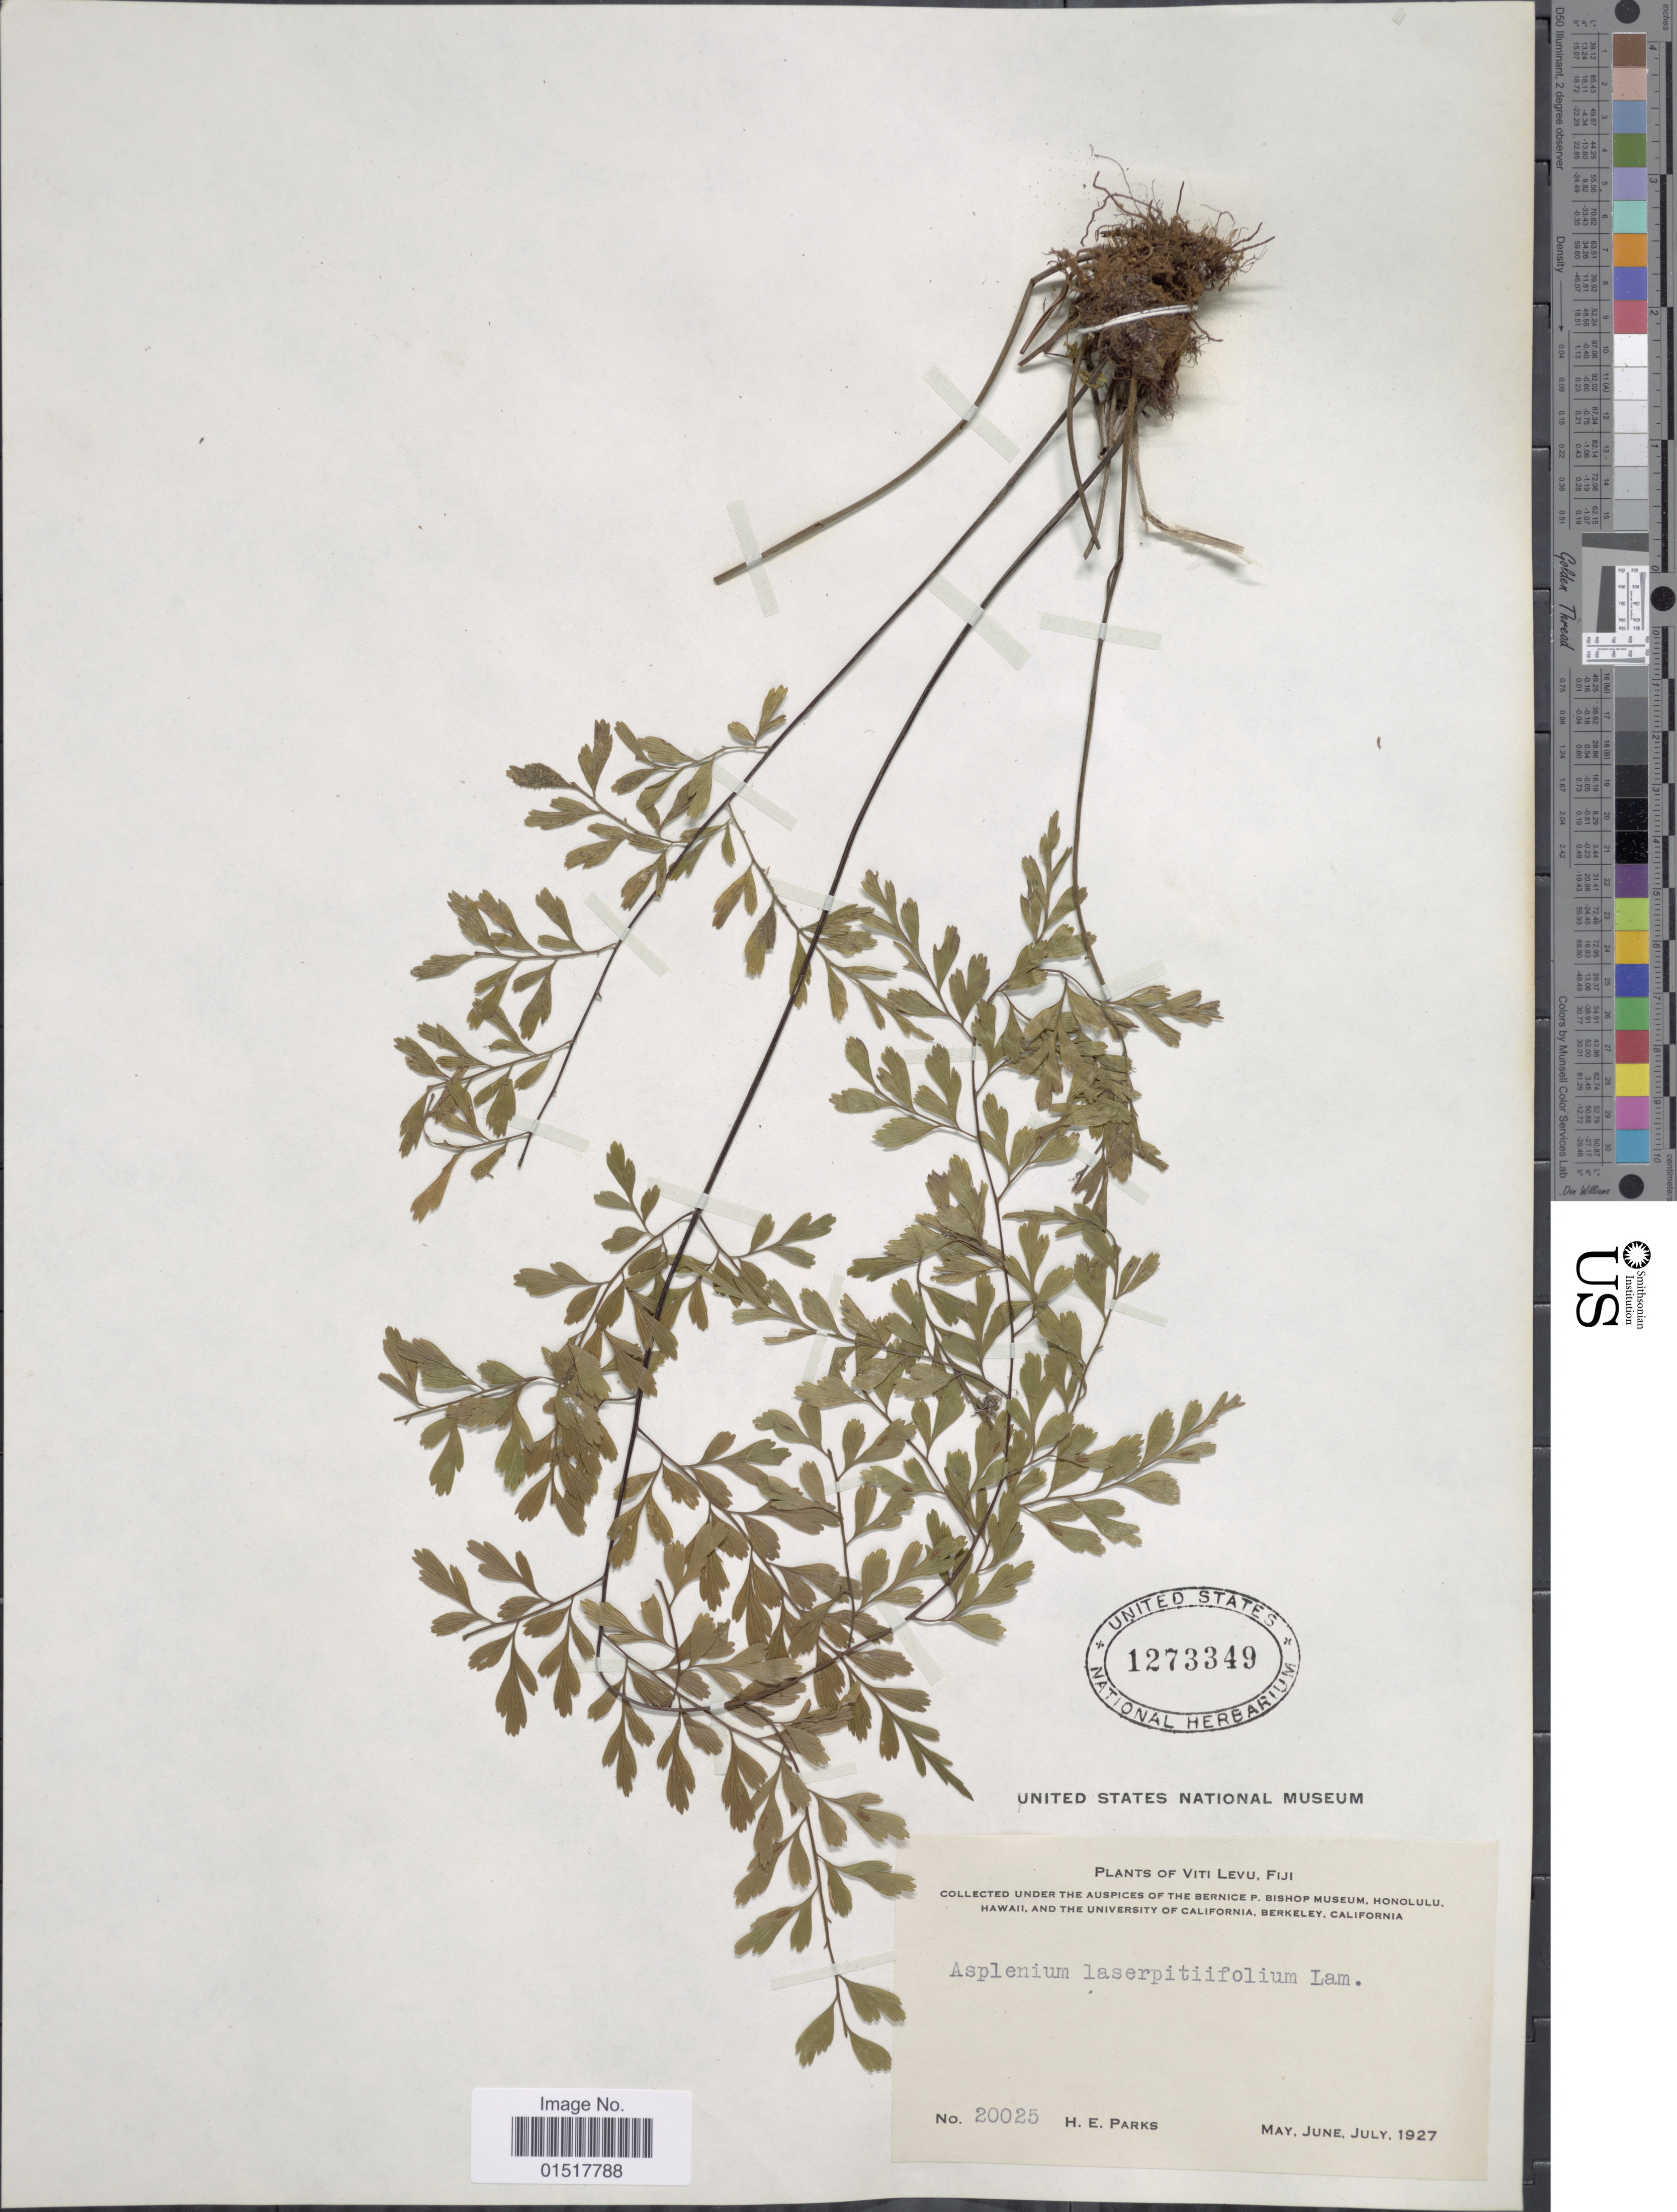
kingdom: Plantae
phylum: Tracheophyta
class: Polypodiopsida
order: Polypodiales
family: Aspleniaceae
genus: Asplenium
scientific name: Asplenium laserpitiifolium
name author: Lam.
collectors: H. E. Parks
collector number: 20025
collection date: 1927-05/1927-07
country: Fiji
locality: Viti Levu.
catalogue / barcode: US 1273349